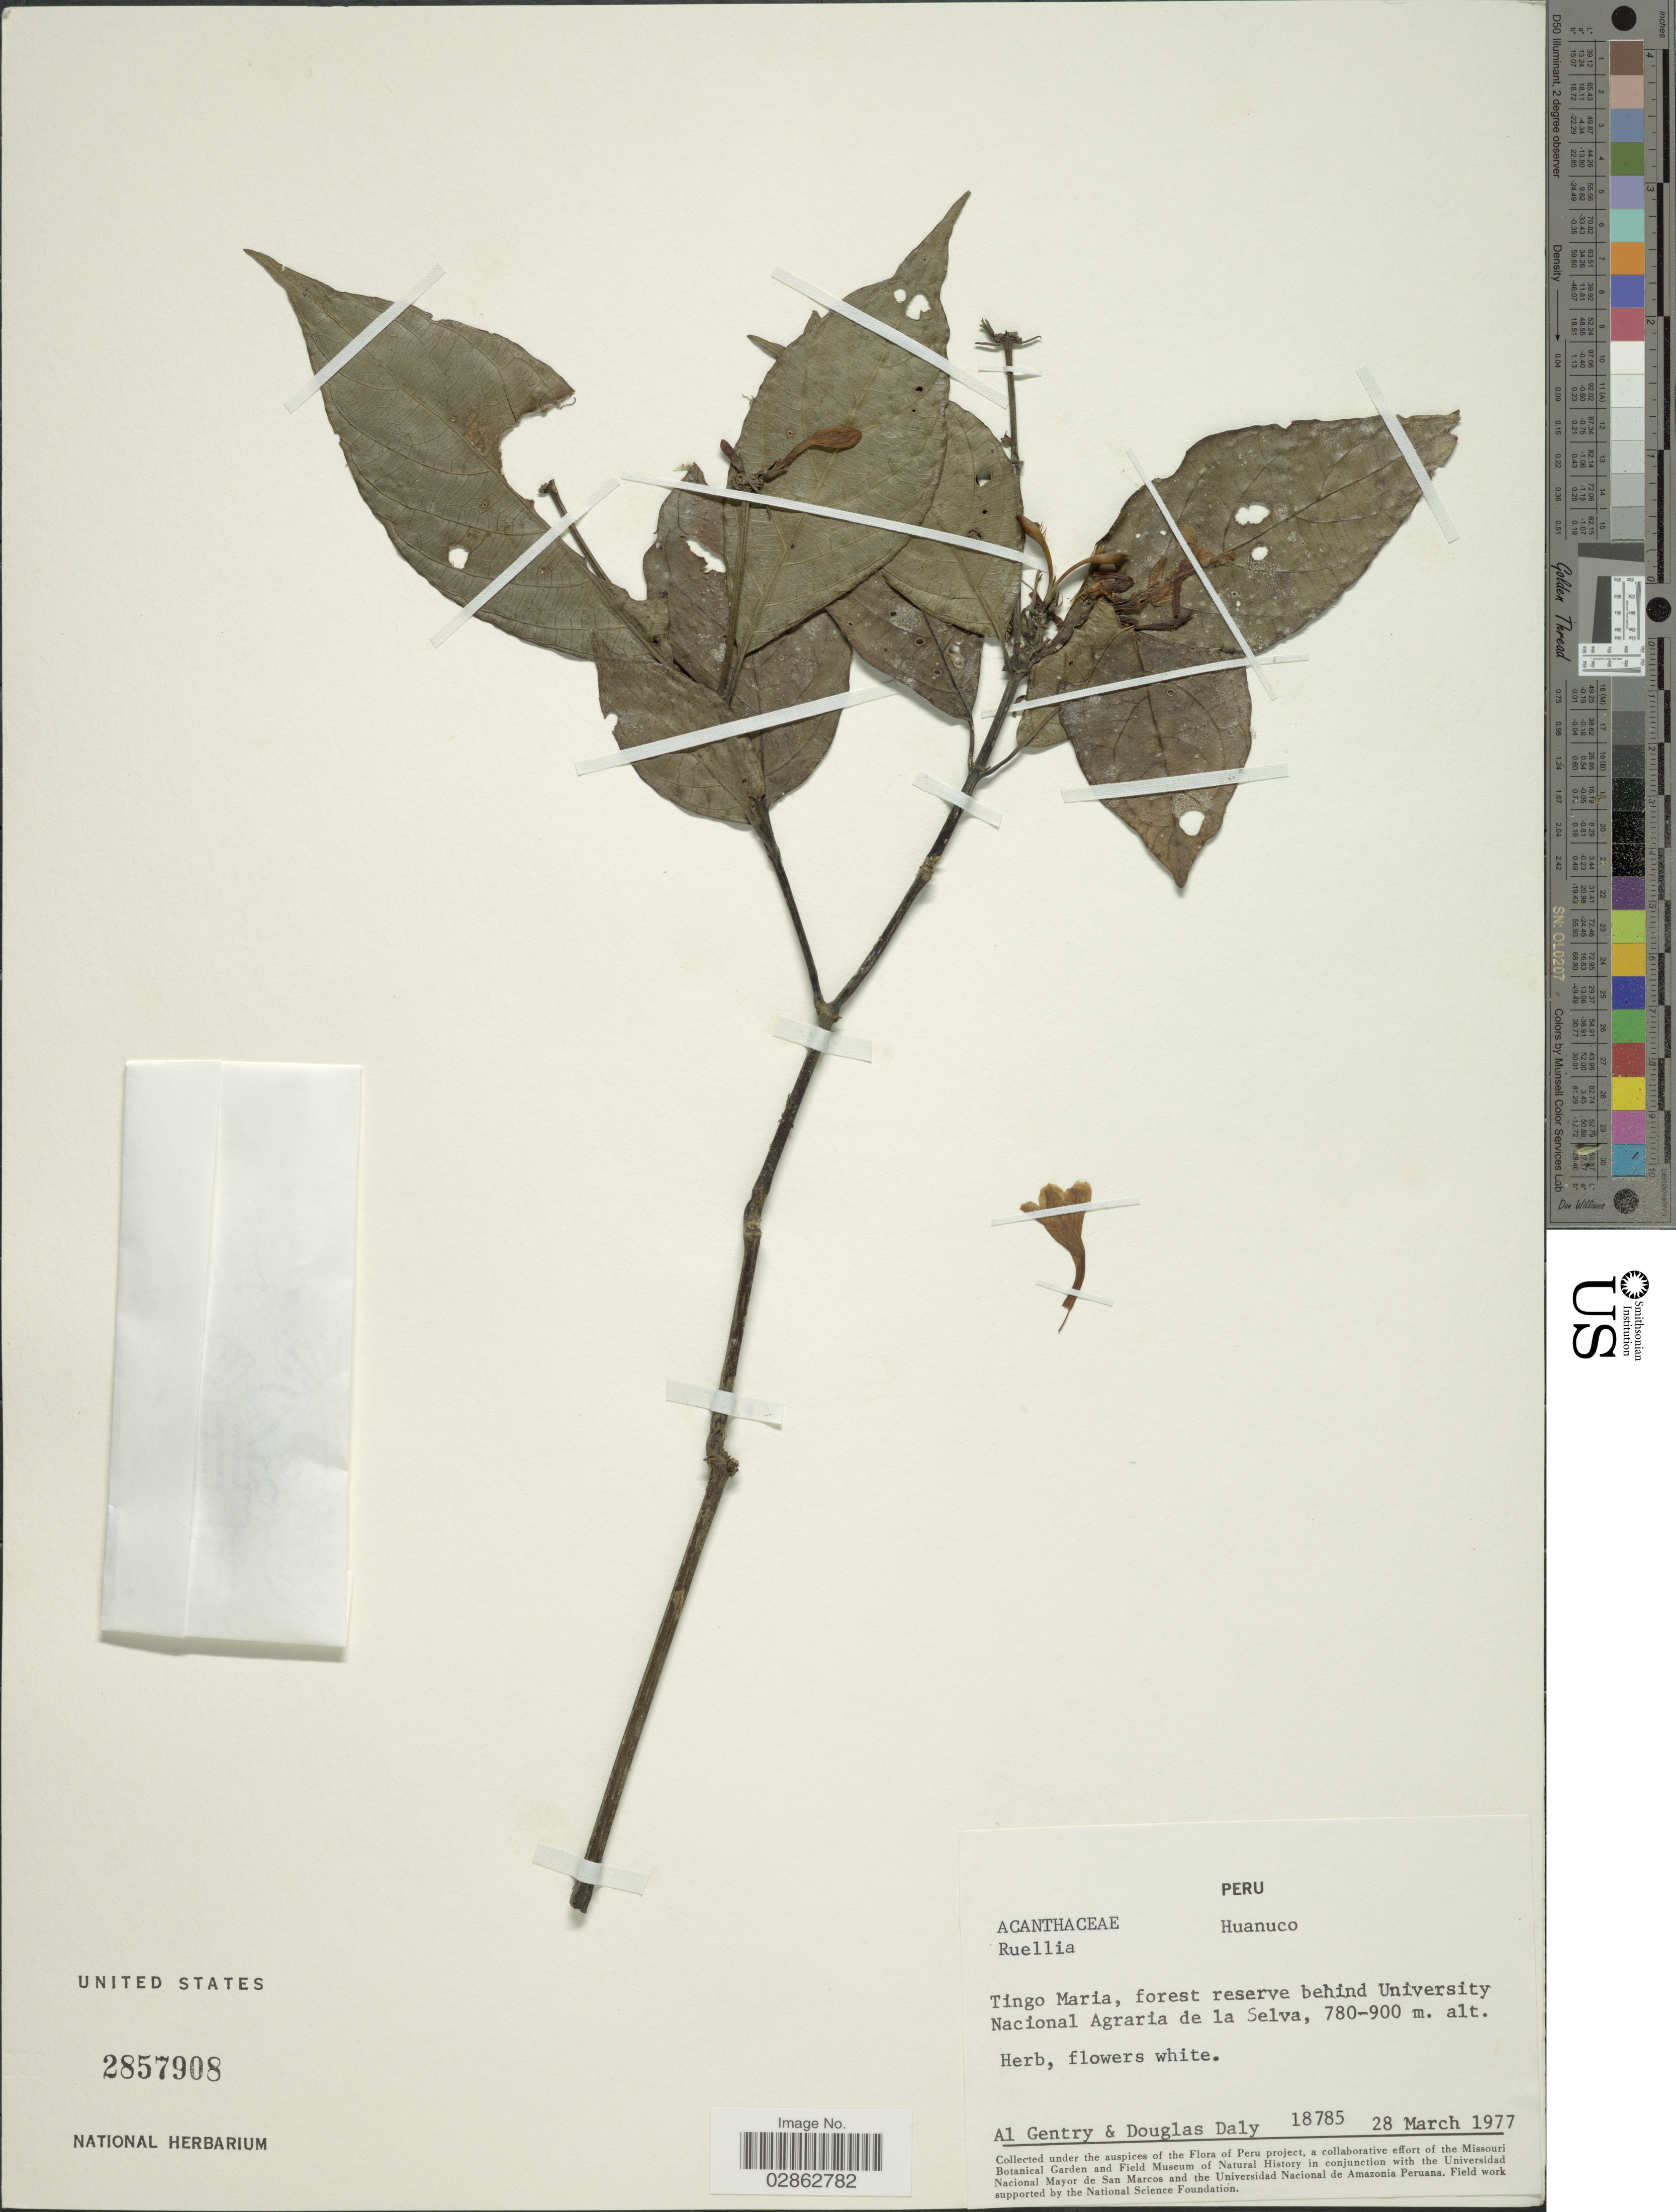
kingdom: Plantae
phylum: Tracheophyta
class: Magnoliopsida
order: Lamiales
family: Acanthaceae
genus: Ruellia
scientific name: Ruellia sp.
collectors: A. H. Gentry & D. C. Daly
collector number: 18785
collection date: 1977-03-28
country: Peru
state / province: Huánuco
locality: Tingo Maria, forest reserve behind University Nacional Agraria de la Selva.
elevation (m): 780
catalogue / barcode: US 2857908